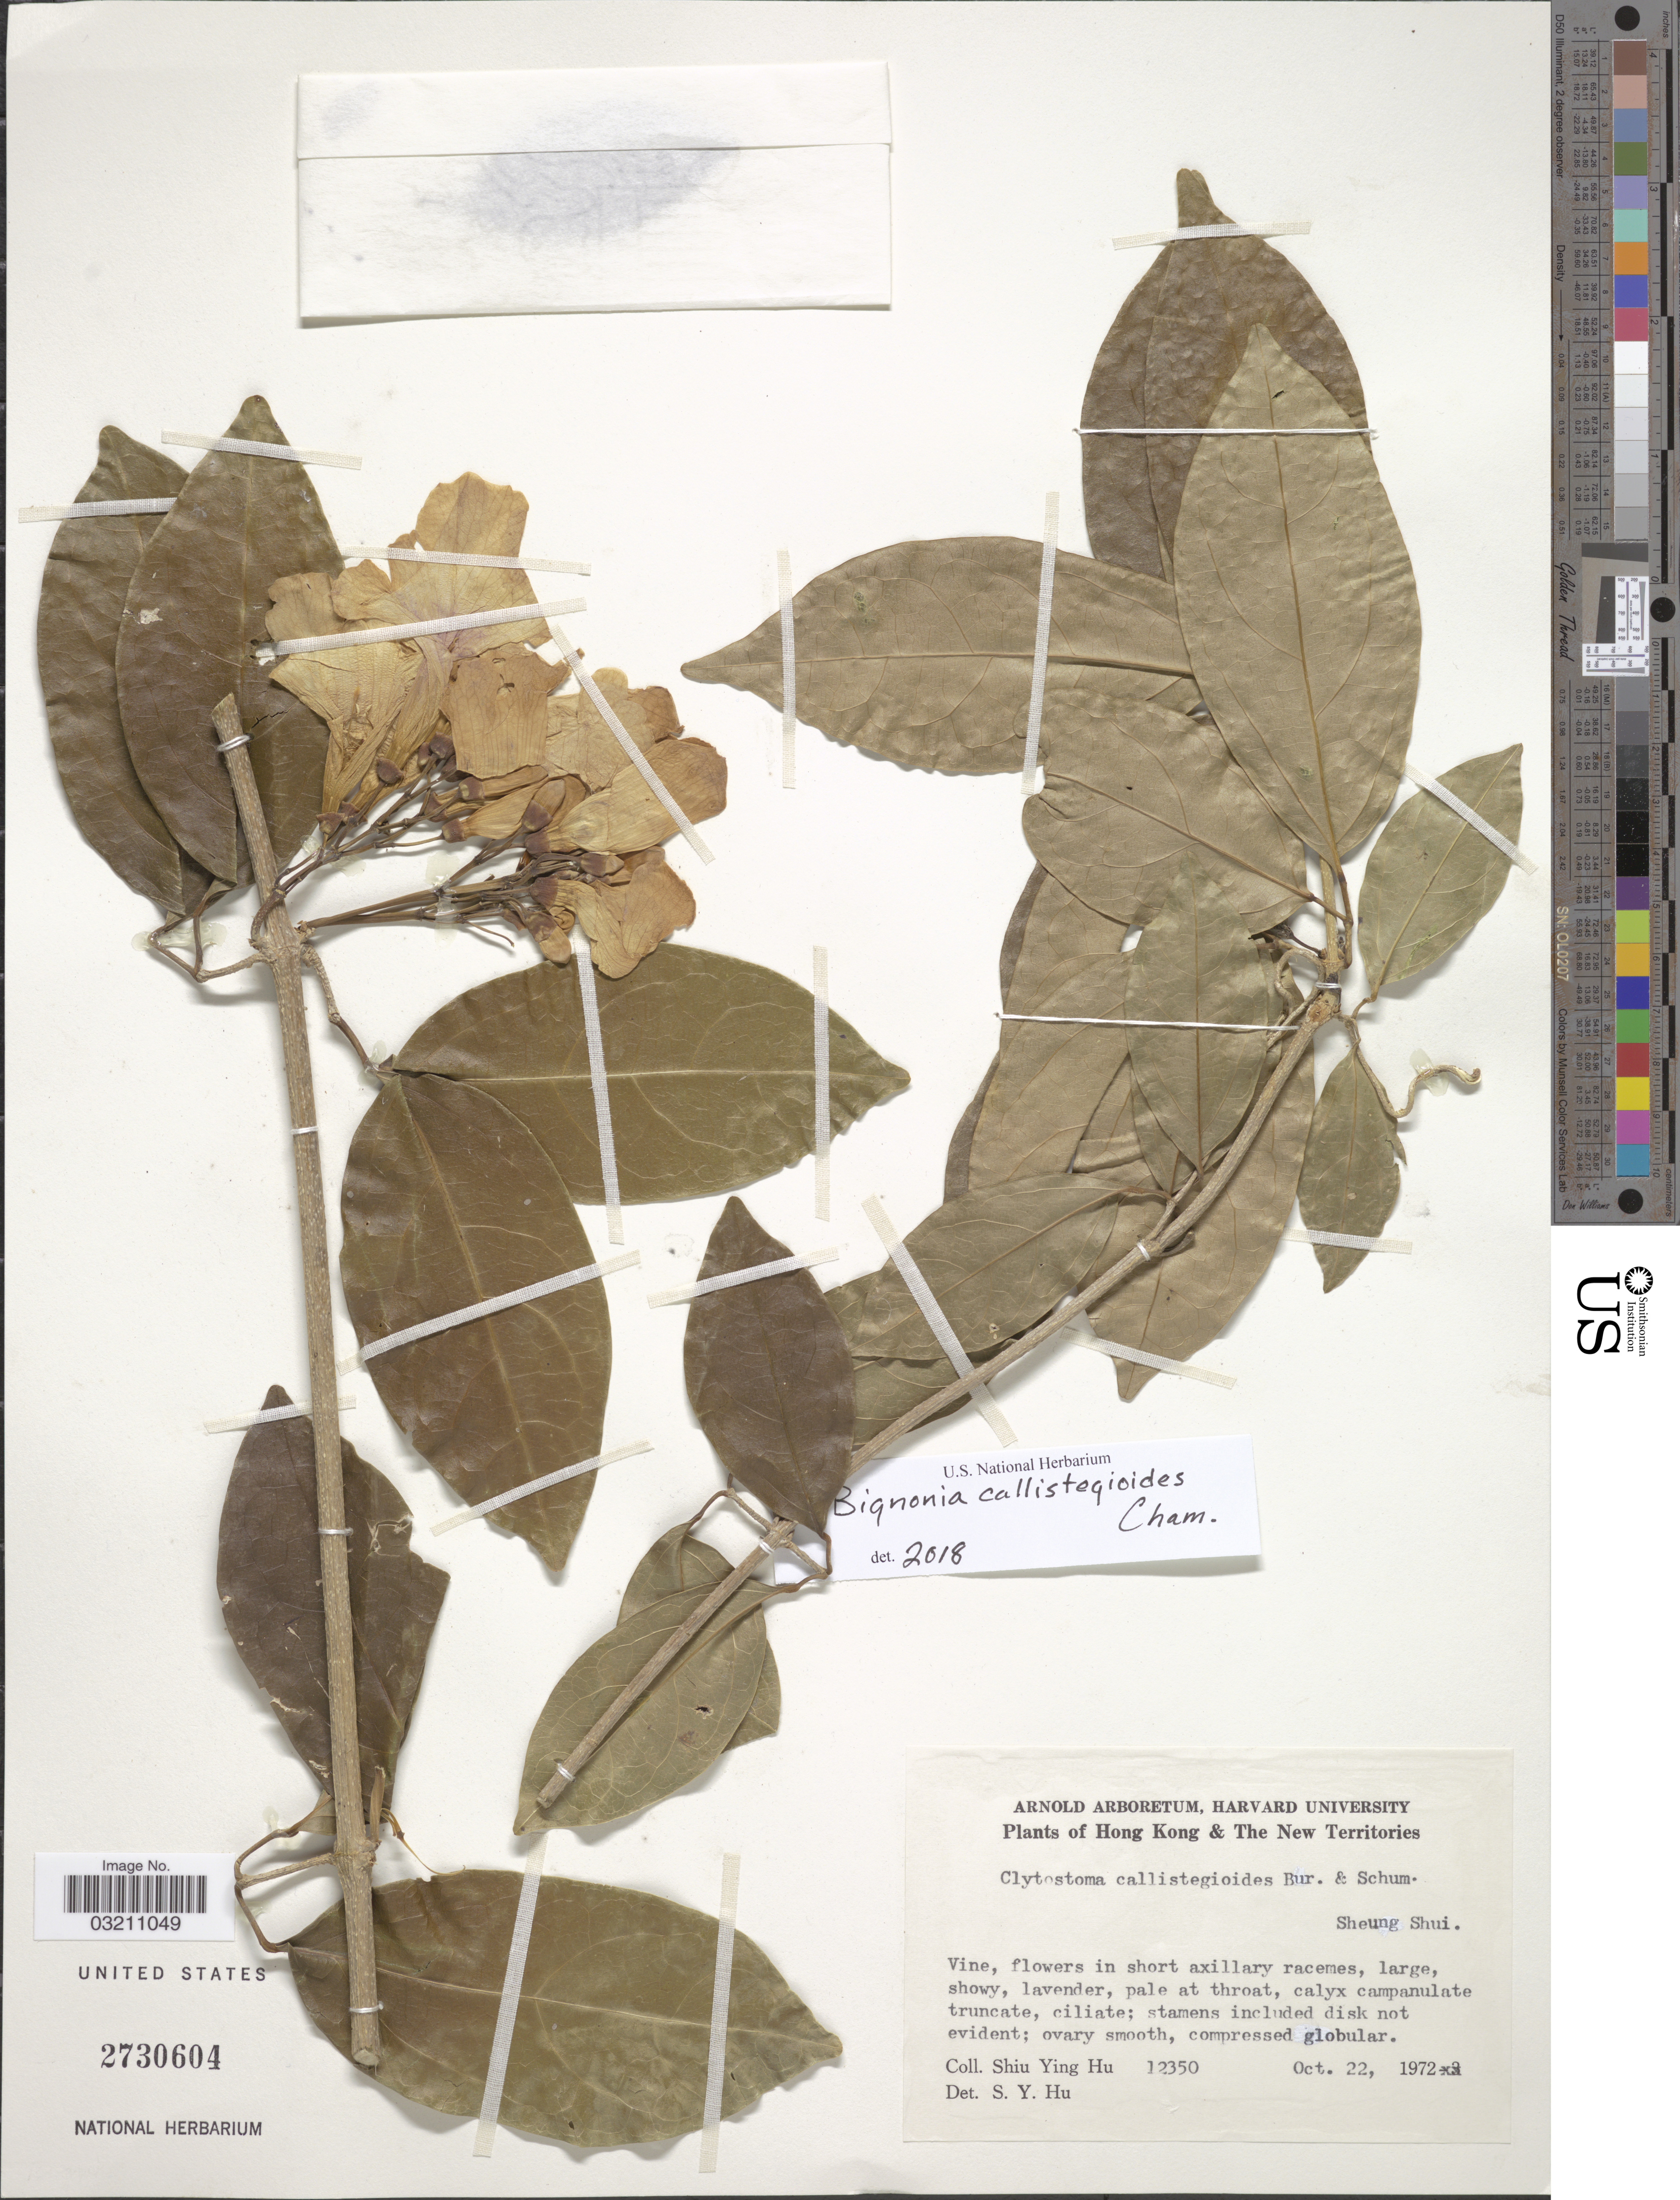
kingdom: Plantae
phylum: Tracheophyta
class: Magnoliopsida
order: Lamiales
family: Bignoniaceae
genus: Bignonia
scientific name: Bignonia callistegioides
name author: Cham.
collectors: S. Y. Hu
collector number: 12350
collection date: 1972-10-22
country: China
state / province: Hong Kong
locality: Hong Kong & The New Territories. Sheung Shui.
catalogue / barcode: US 2730604